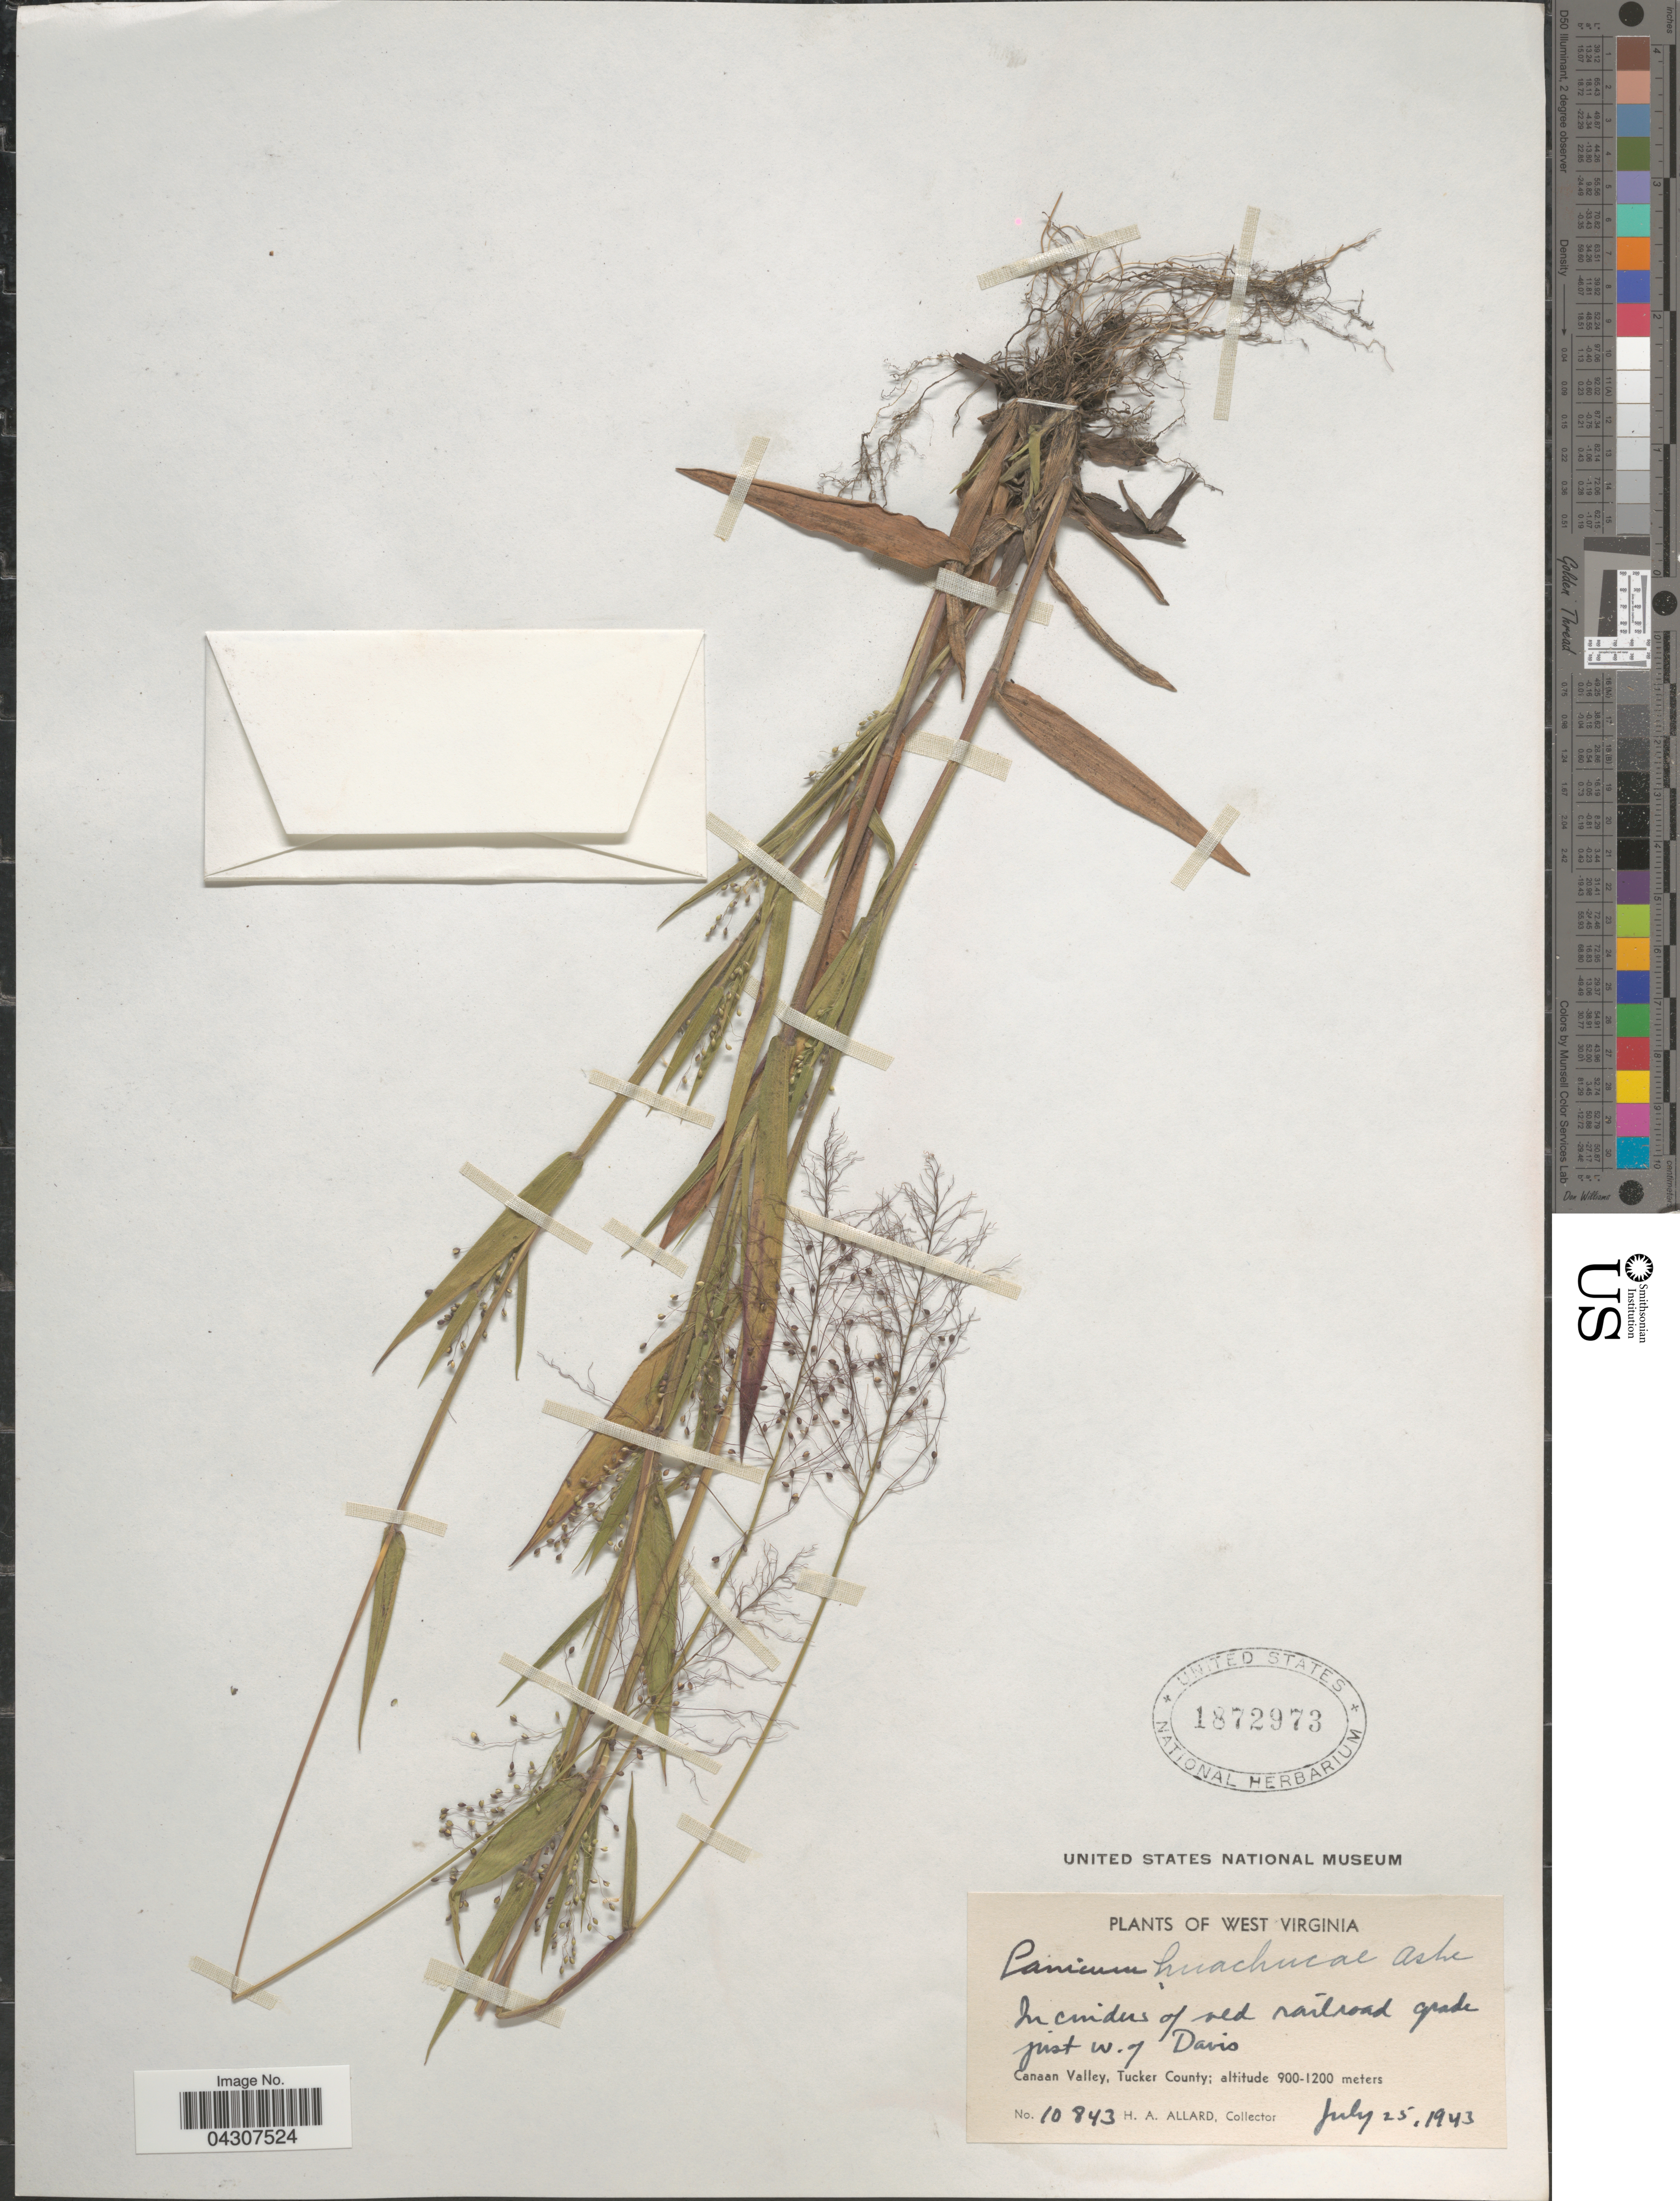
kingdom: Plantae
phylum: Tracheophyta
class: Liliopsida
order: Poales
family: Poaceae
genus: Dichanthelium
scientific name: Dichanthelium acuminatum var. acuminatum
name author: (Sw.) Gould & C.A. Clark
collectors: H. A. Allard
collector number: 10843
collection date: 1943-07-25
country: United States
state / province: West Virginia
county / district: Tucker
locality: In cinders of red railroad grade just W. of Davis. Canaan Valley, Tucker County.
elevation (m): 900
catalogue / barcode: US 1872973